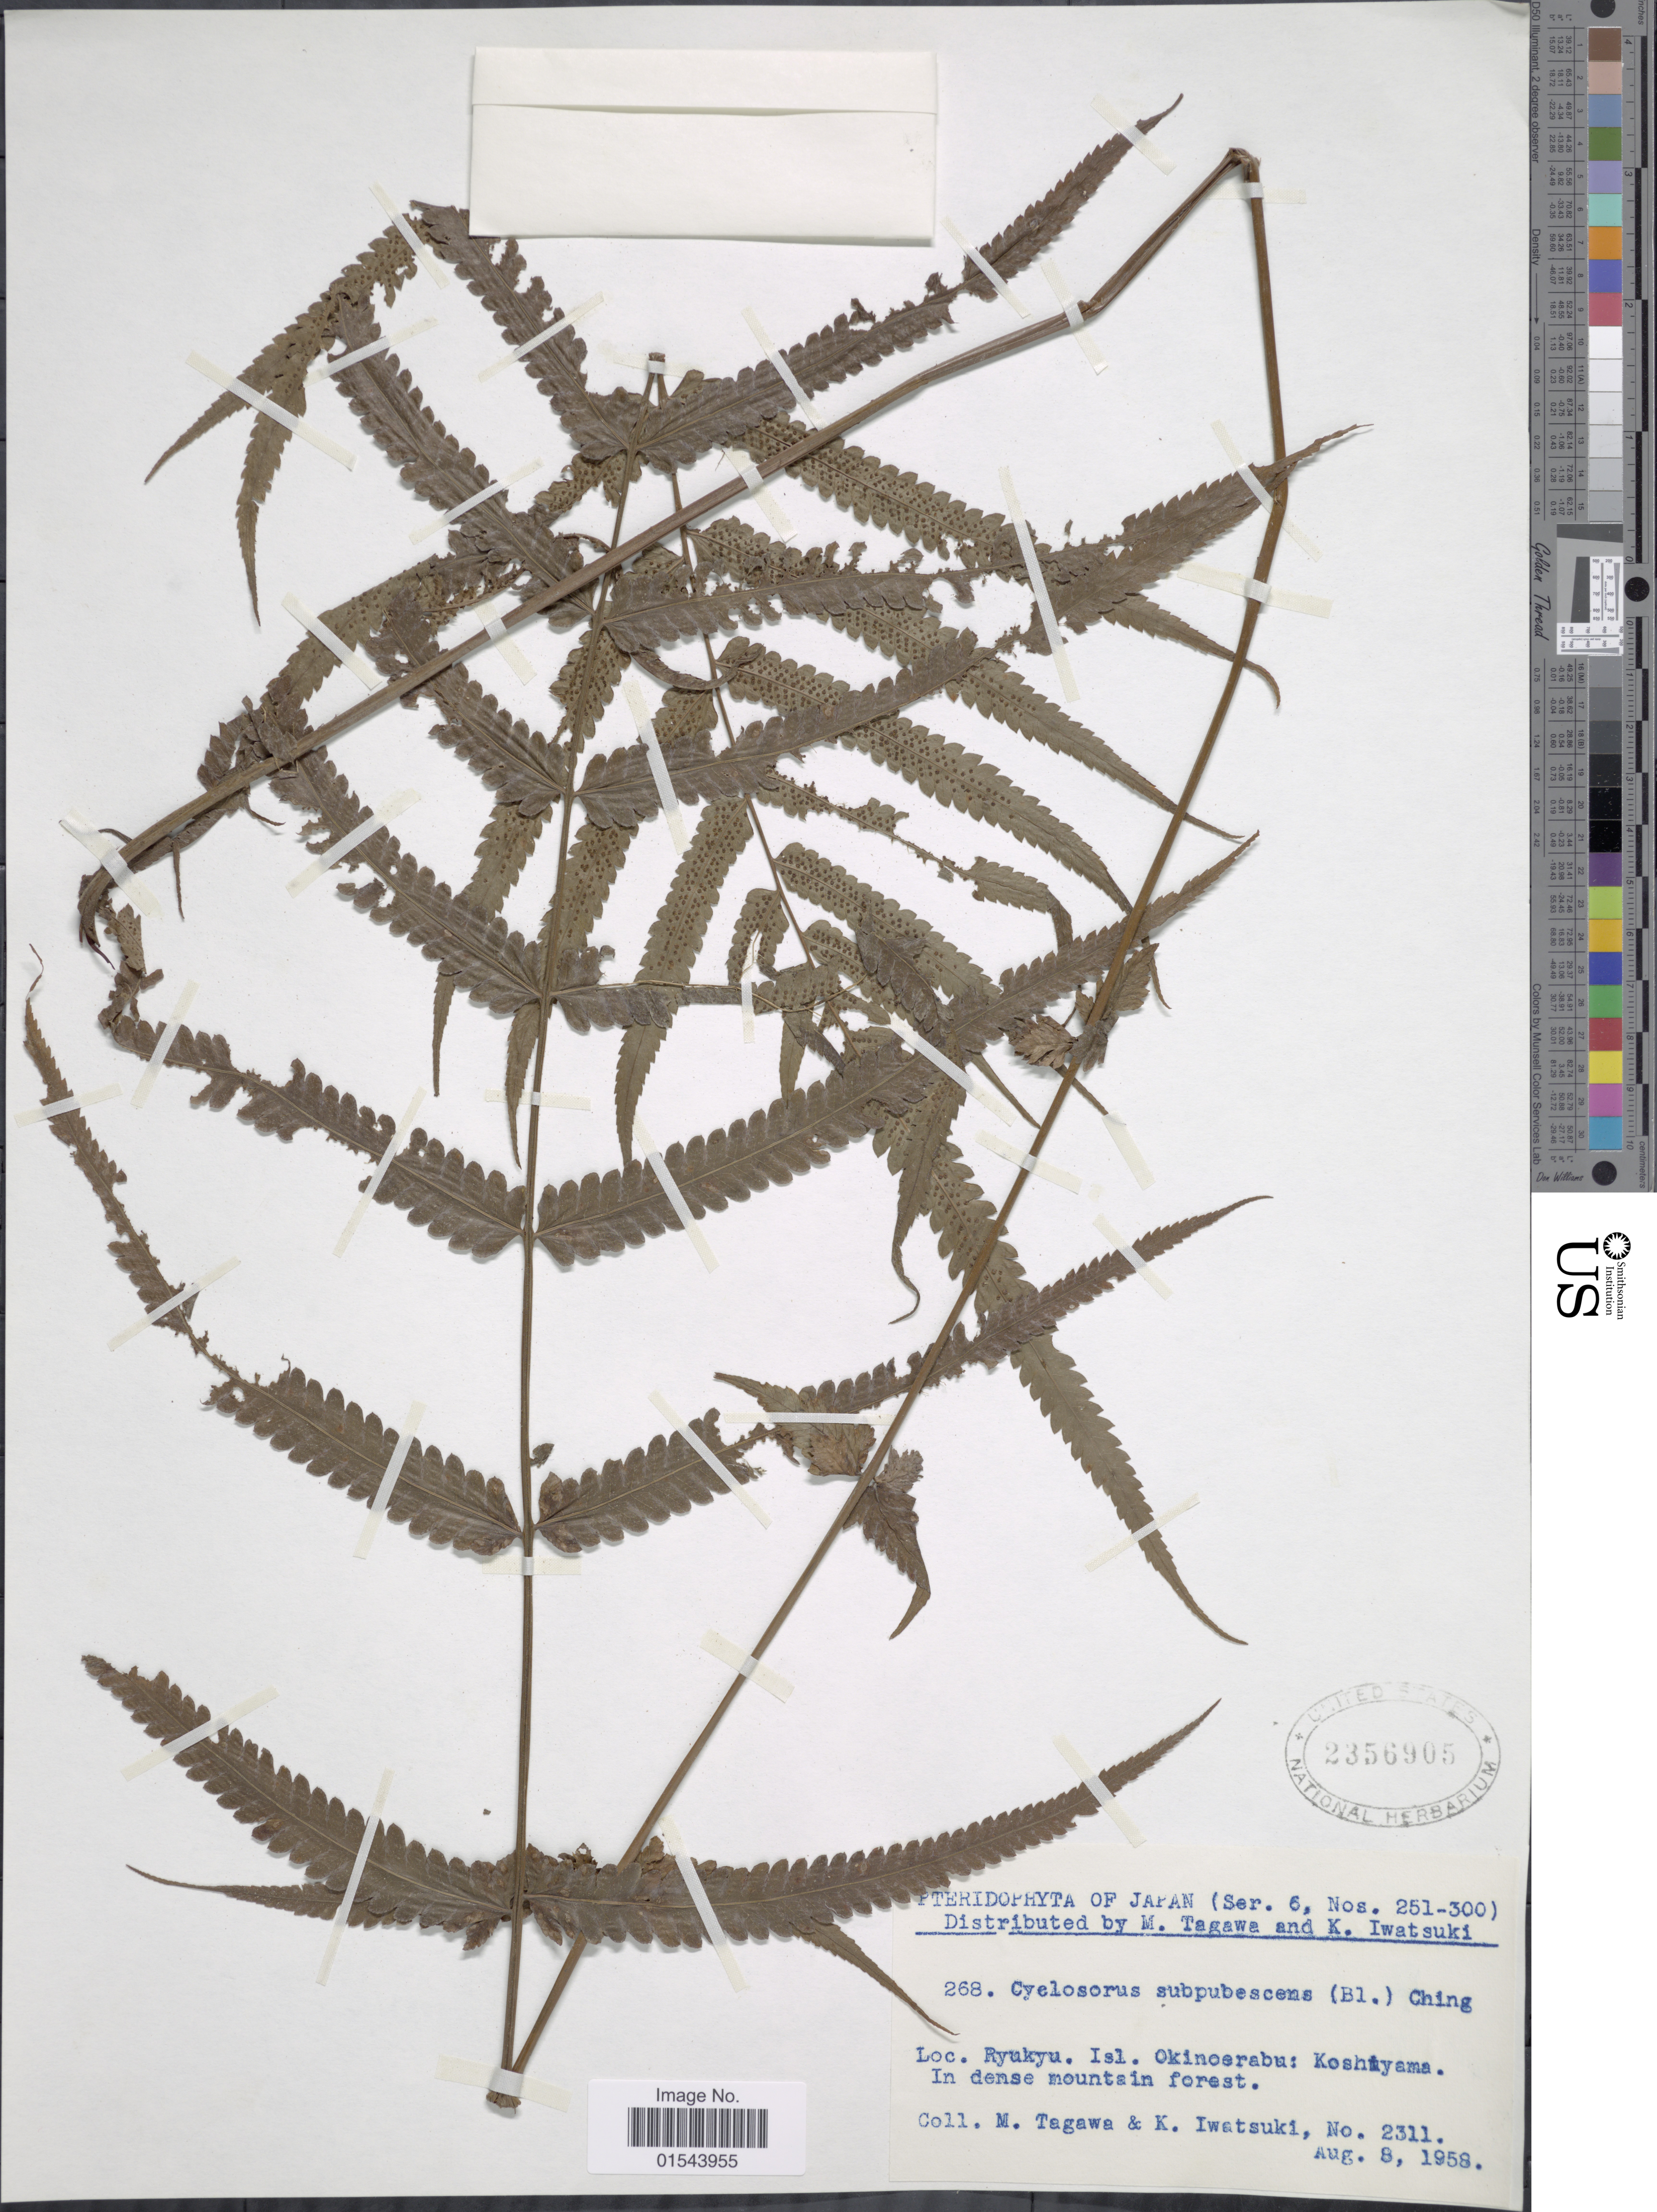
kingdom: Plantae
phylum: Tracheophyta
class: Polypodiopsida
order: Polypodiales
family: Thelypteridaceae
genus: Christella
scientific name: Christella subpubescens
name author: (Blume) Holttum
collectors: M. Tagawa & K. Iwatsuki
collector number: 2311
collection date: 1958-08-08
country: Japan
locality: Ryukyu Isl. Okinoerabu: Koshiyama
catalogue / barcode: US 2356905